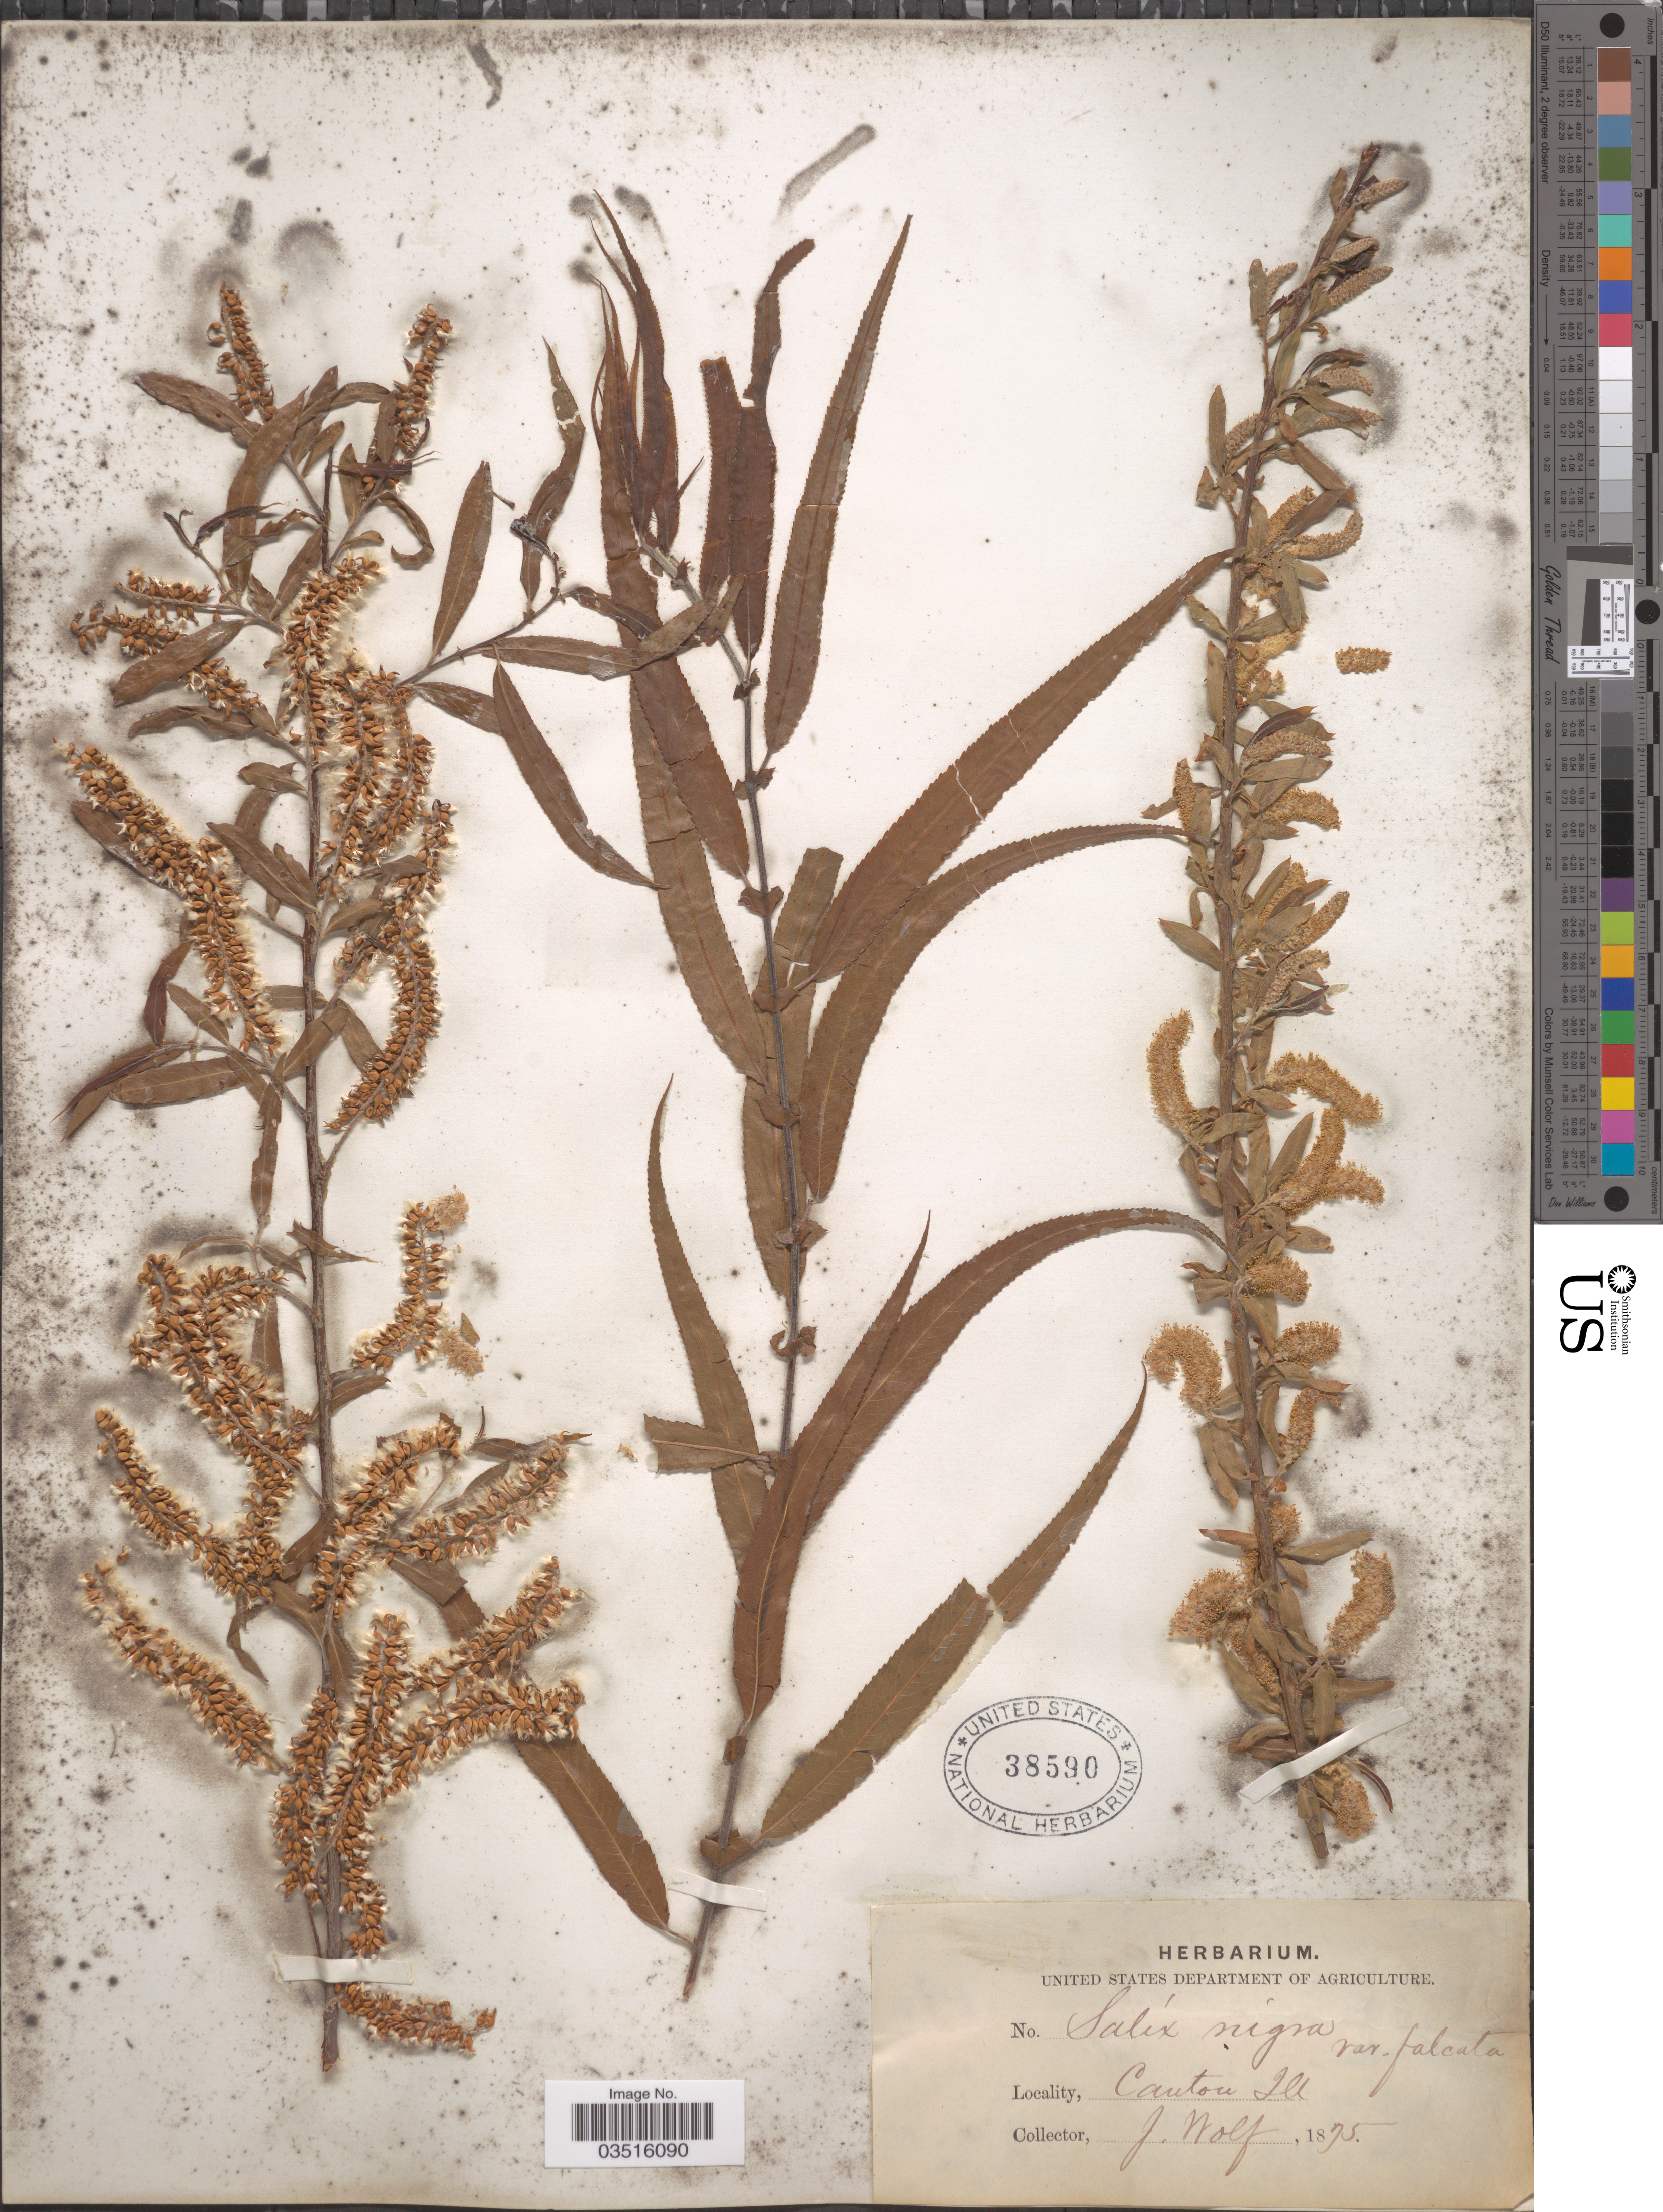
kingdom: Plantae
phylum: Tracheophyta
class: Magnoliopsida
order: Malpighiales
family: Salicaceae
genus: Salix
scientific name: Salix nigra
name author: Marshall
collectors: J. Wolf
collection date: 1875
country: United States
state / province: Illinois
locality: Canton.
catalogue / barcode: US 38590